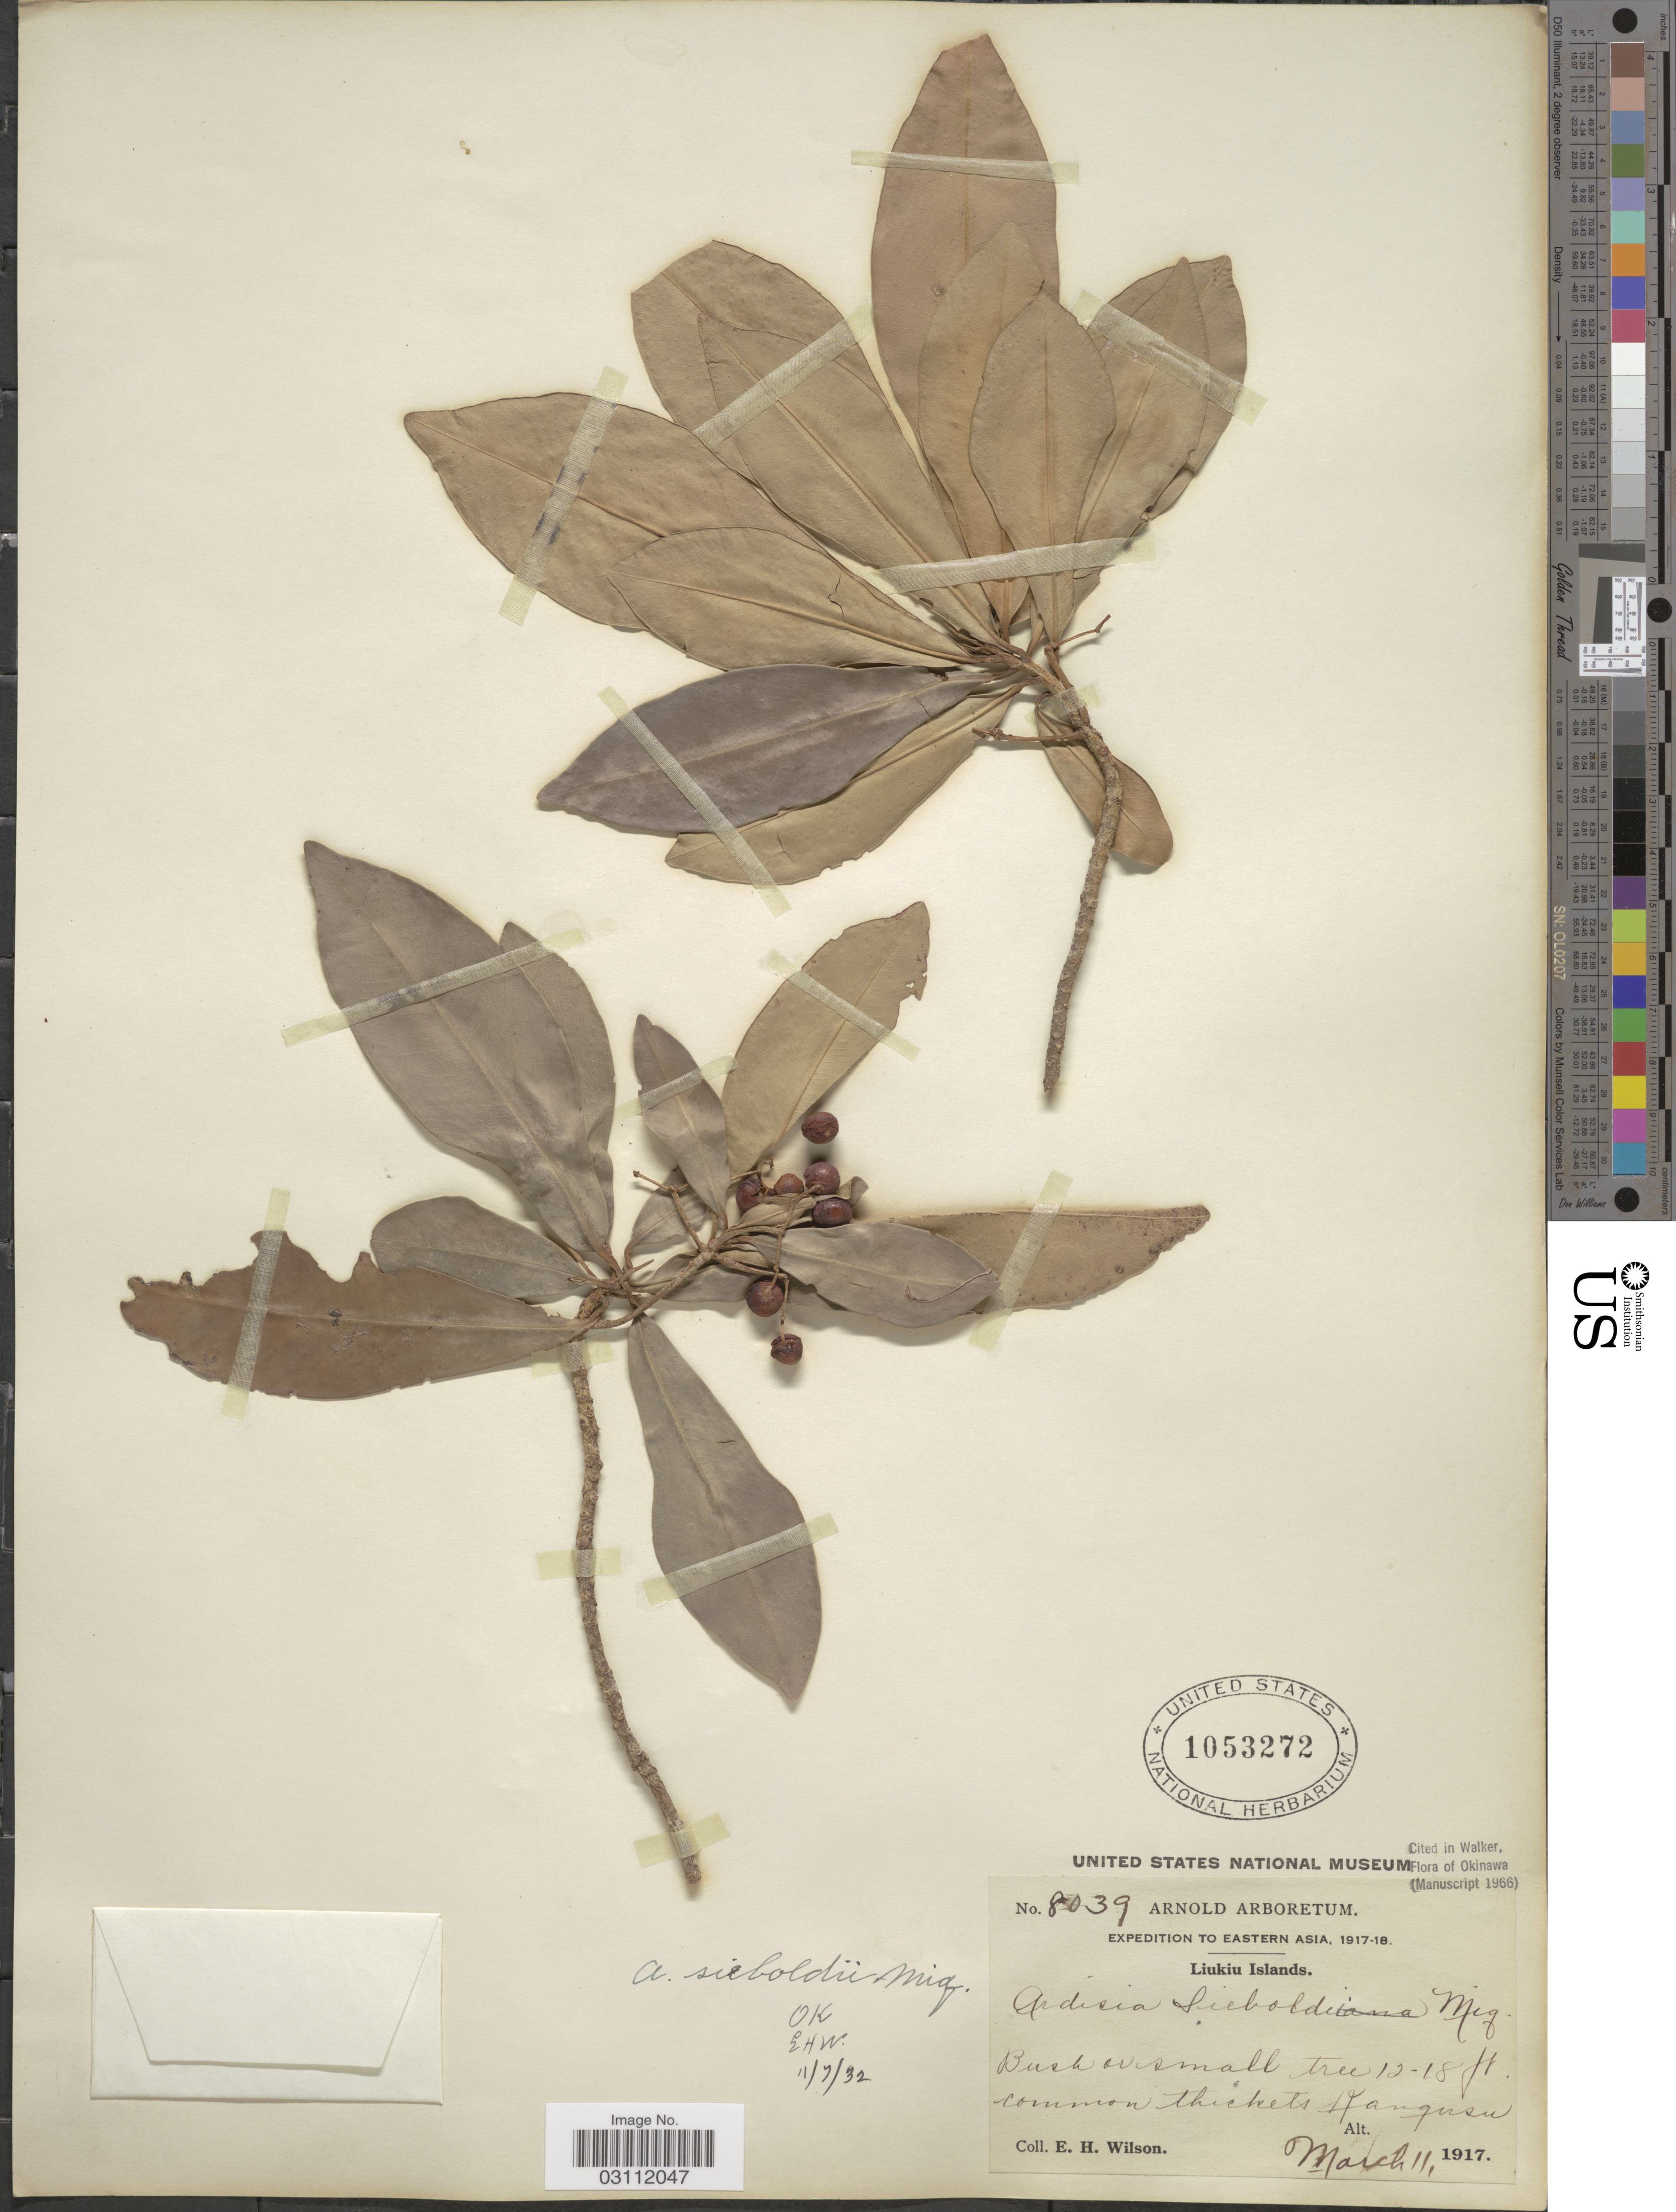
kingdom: Plantae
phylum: Tracheophyta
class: Magnoliopsida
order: Ericales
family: Primulaceae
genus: Ardisia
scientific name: Ardisia sieboldii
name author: Miq.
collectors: E. Wilson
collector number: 8039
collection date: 1917-03-11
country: Japan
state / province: Okinawa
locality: Eastern Asia, Liukiu Islands, Kangusu (correct spelling: Kanguru)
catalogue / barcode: US 1053272